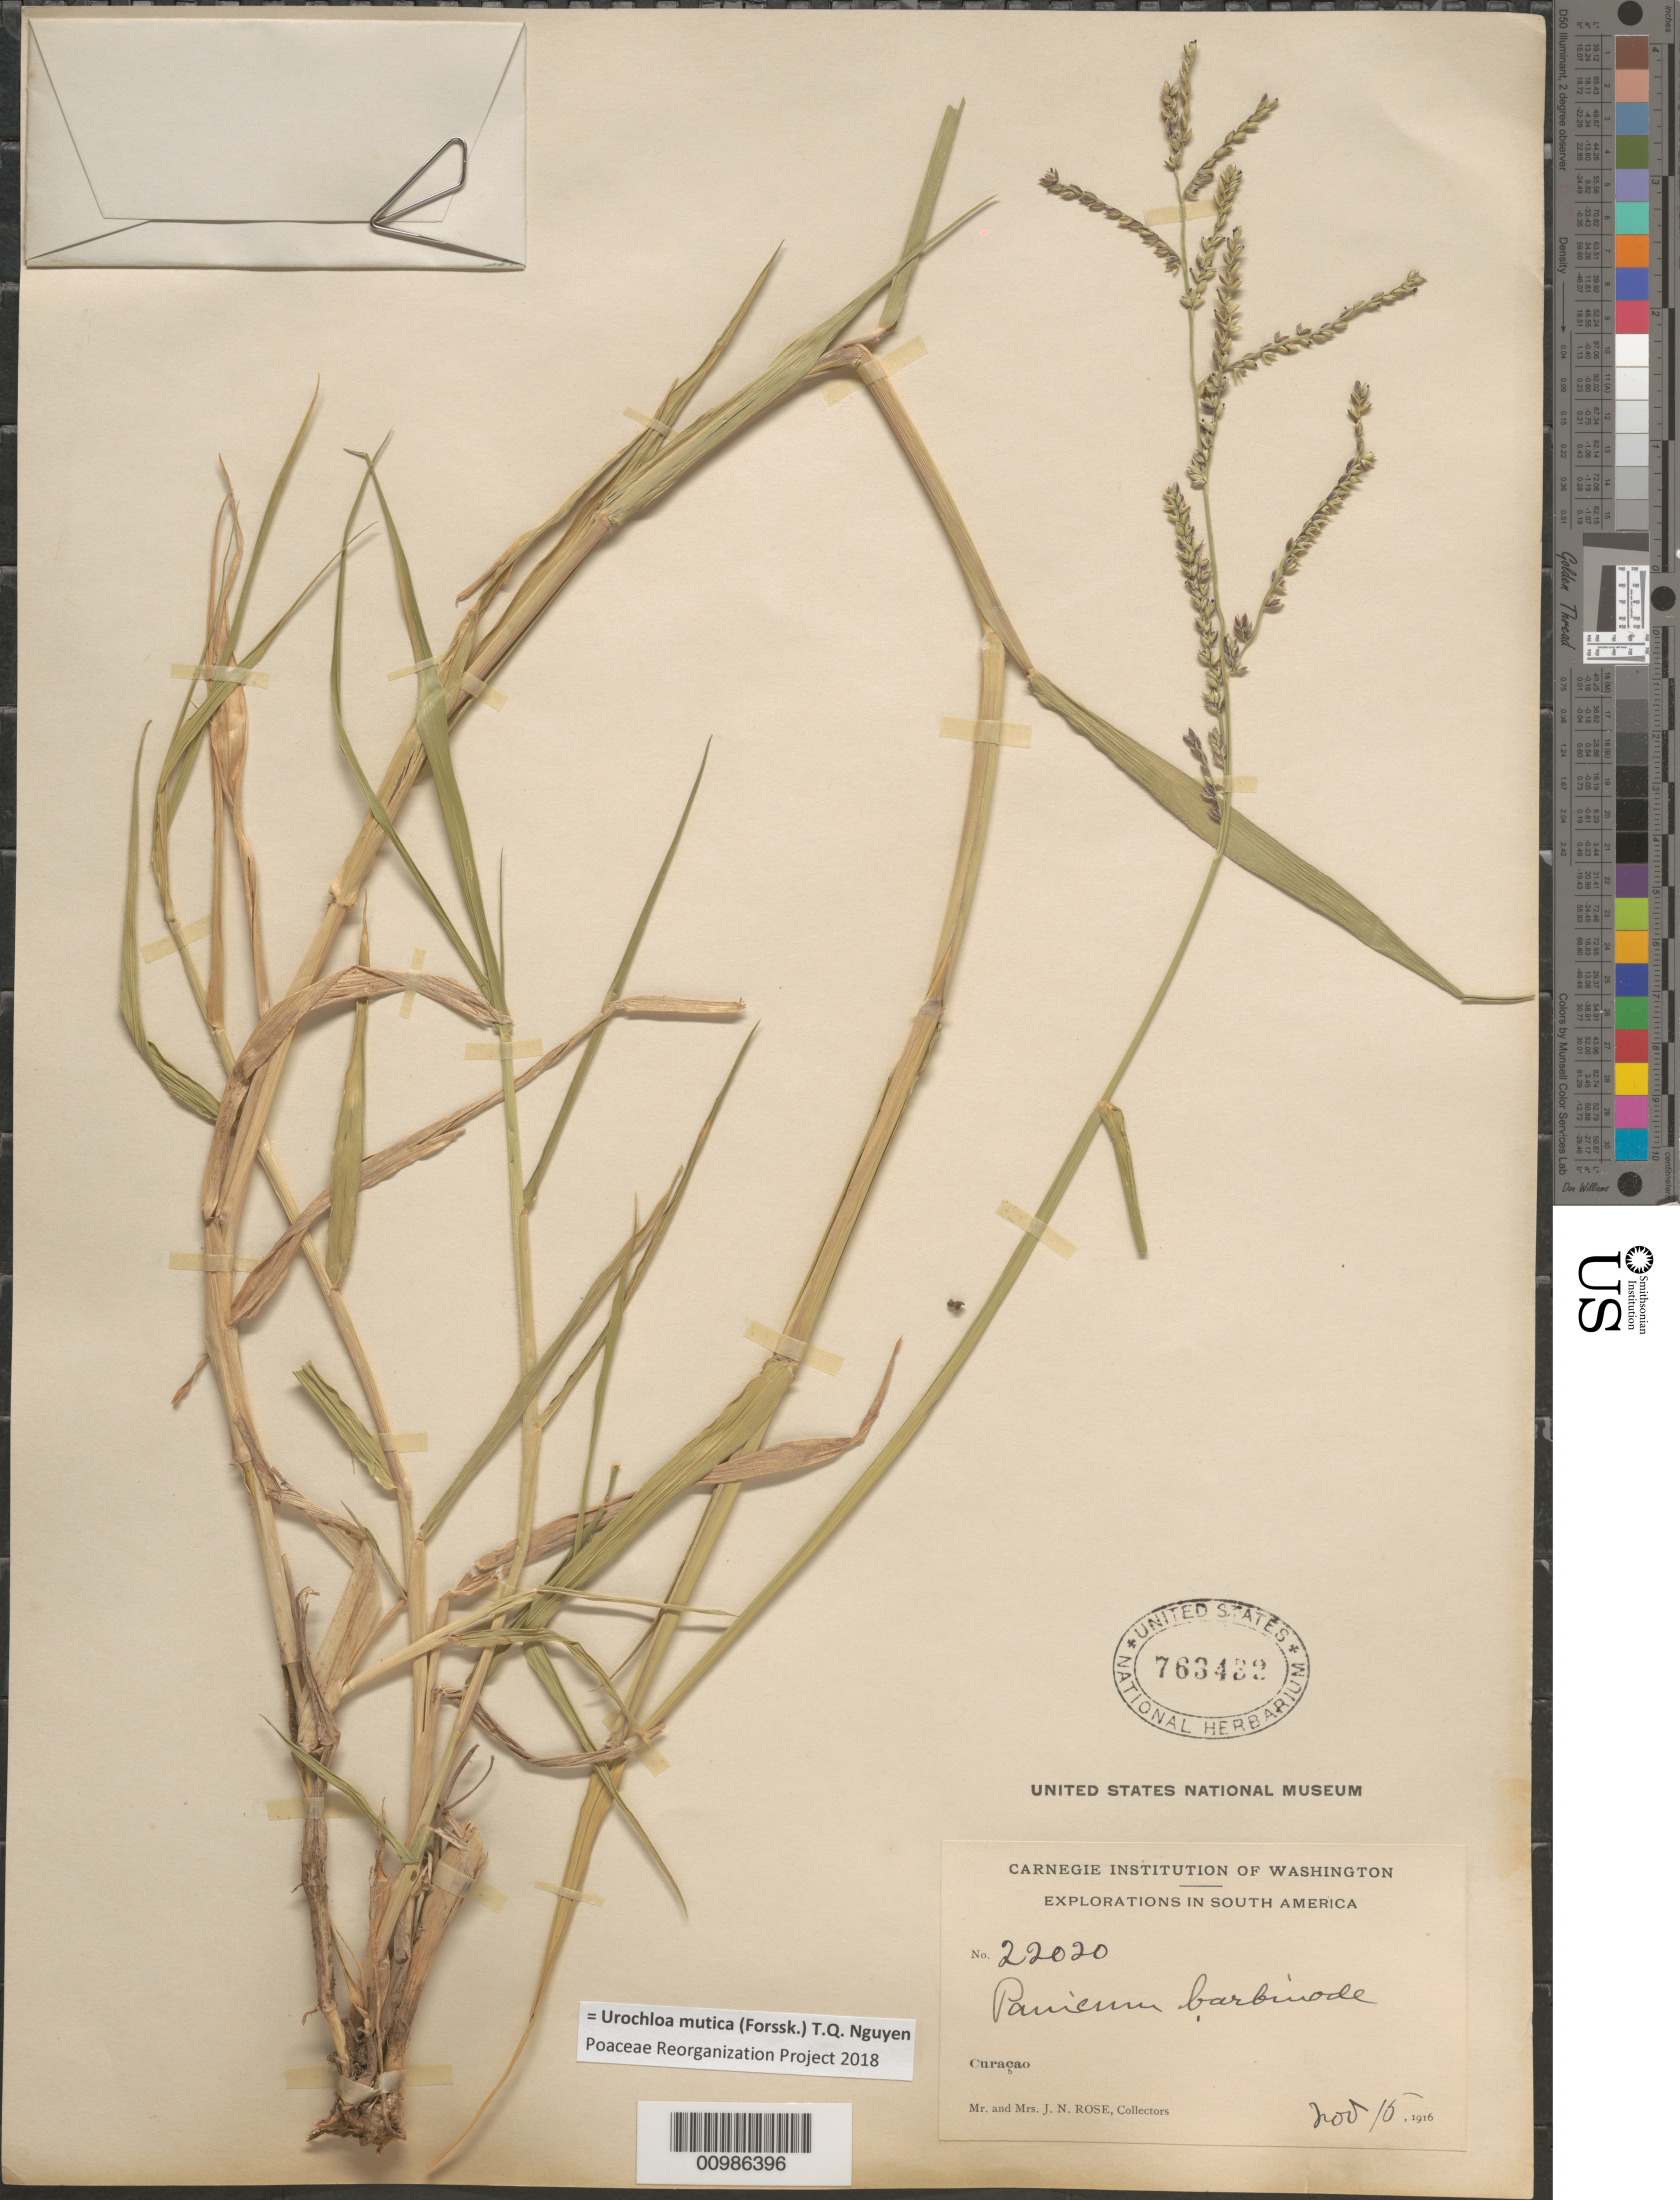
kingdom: Plantae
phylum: Tracheophyta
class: Liliopsida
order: Poales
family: Poaceae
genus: Brachiaria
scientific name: Brachiaria mutica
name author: (Forssk.) Stapf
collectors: J. N. Rose & L. B. Rose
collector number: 22020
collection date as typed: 15 Nov 1916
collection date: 1916-11-15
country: Curaçao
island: Curaçao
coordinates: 0 N, 0 E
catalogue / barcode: US 763432